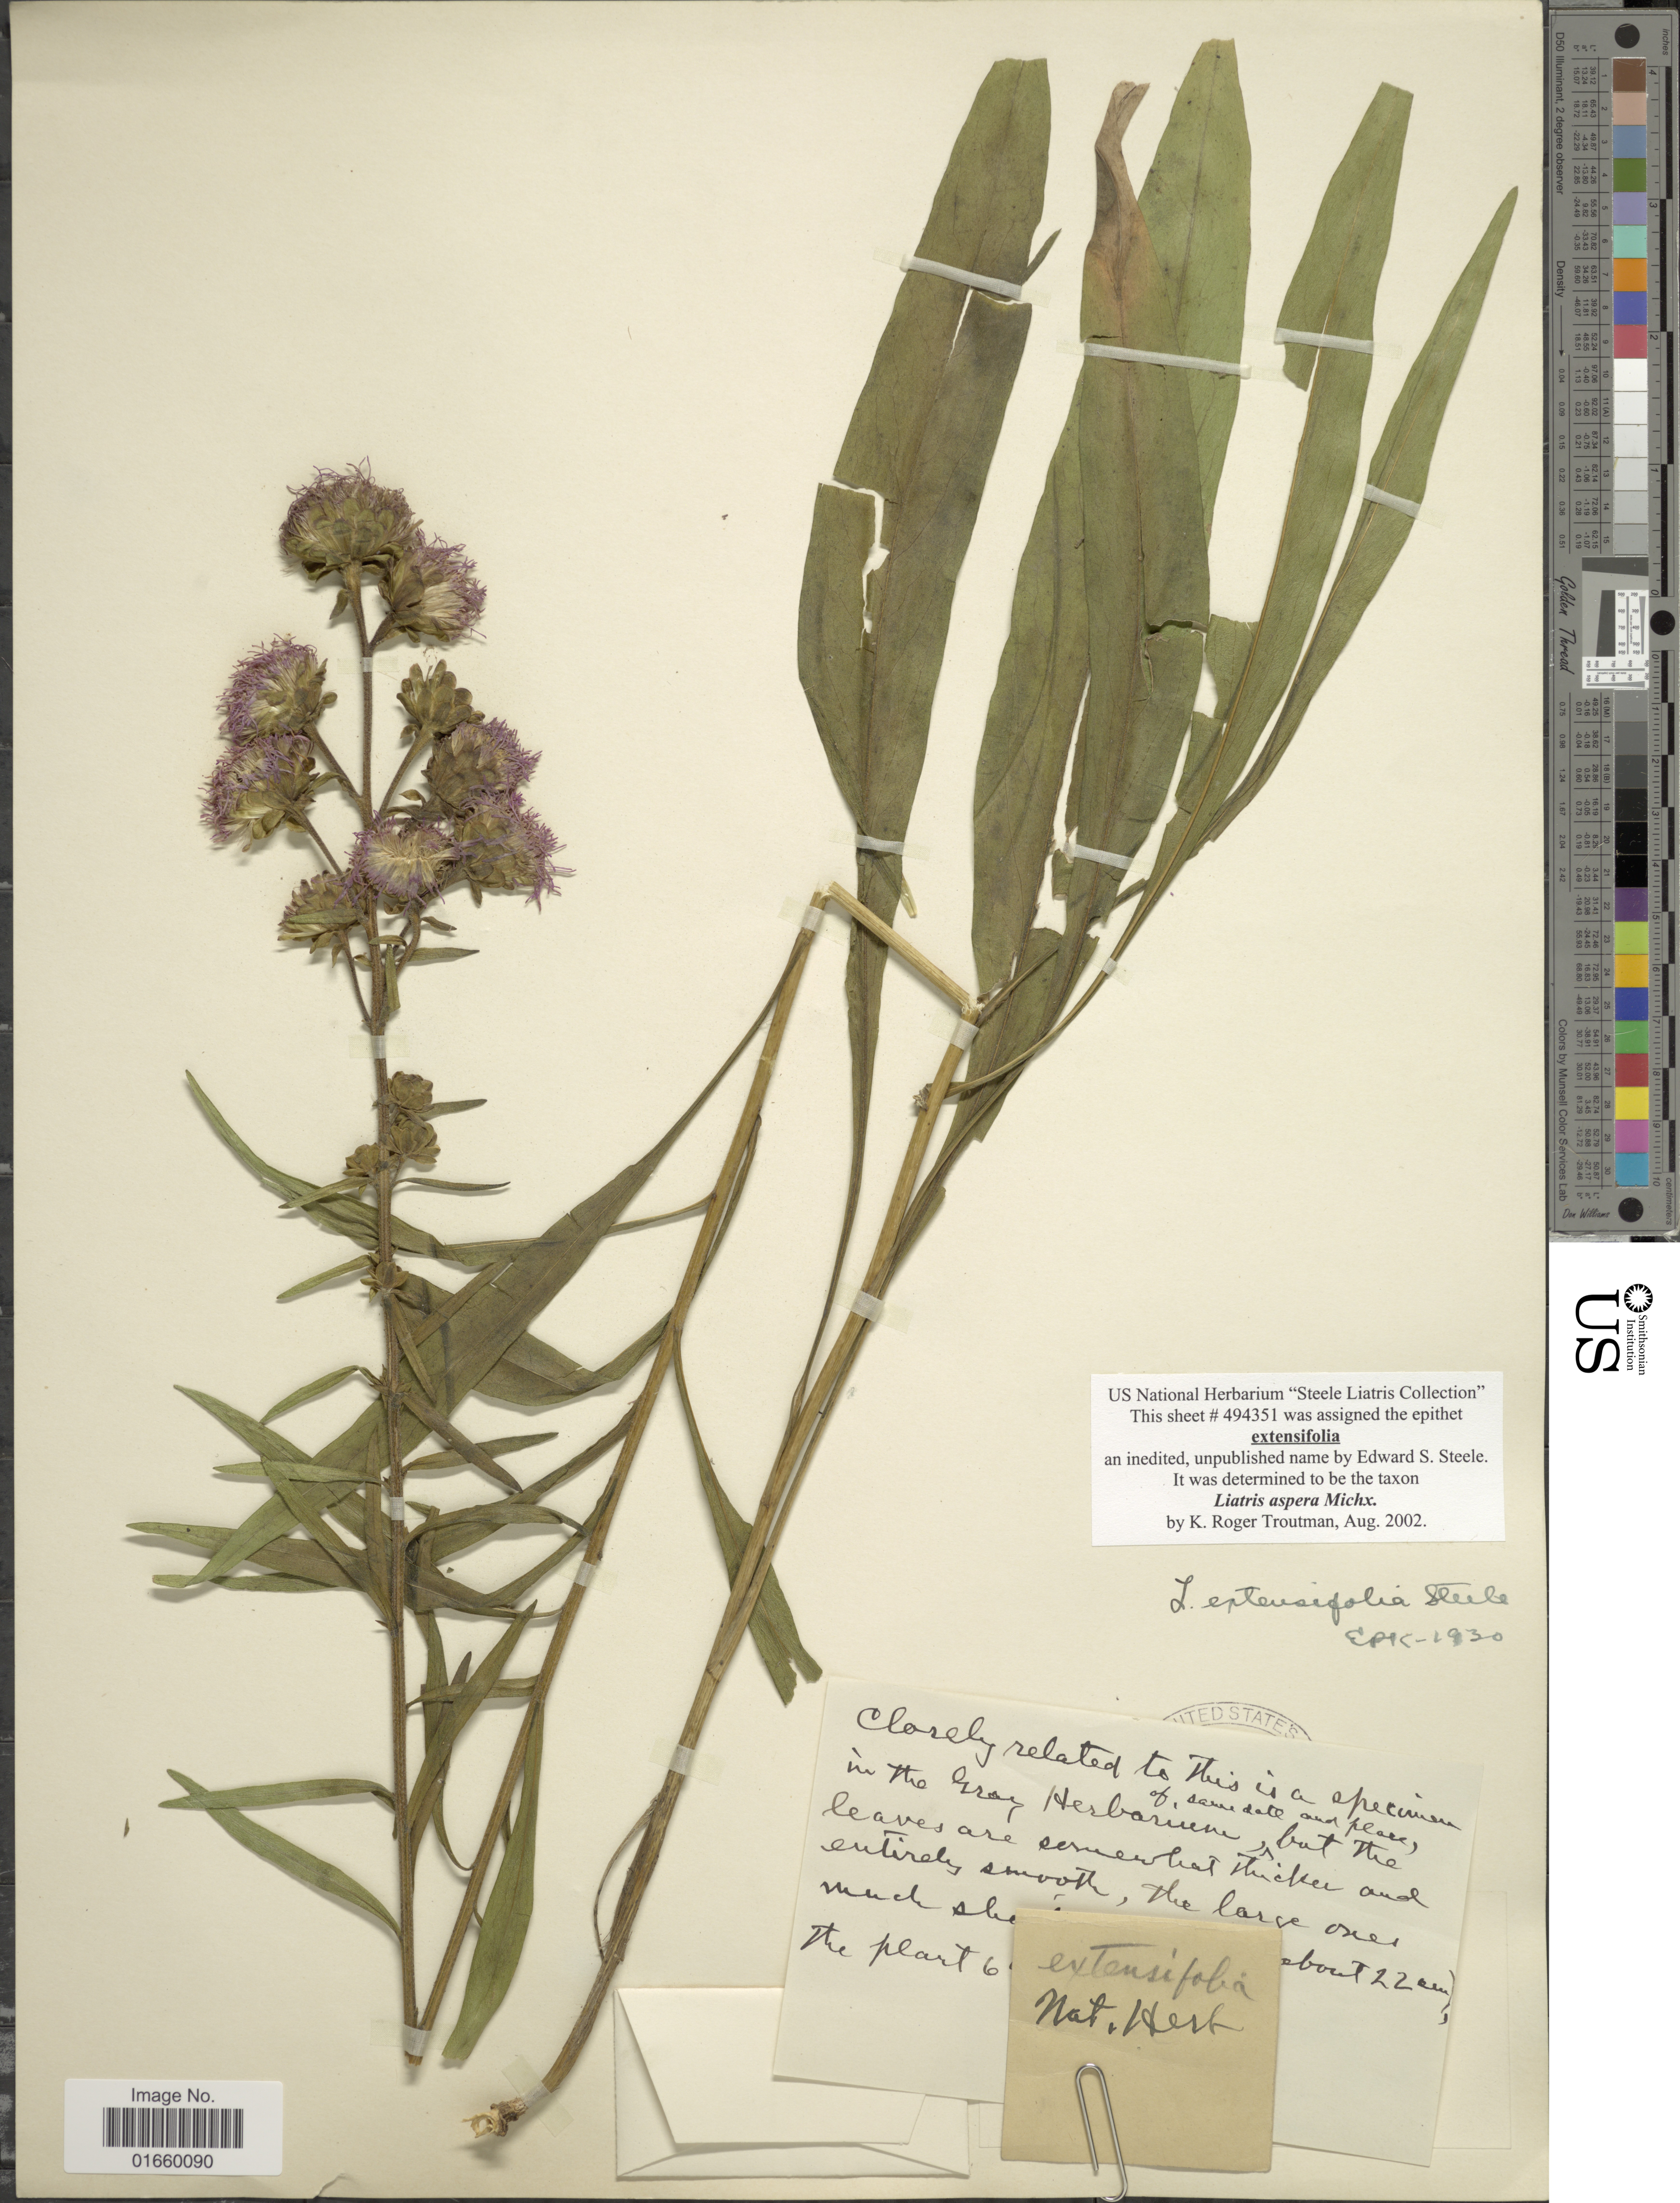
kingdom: Plantae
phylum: Tracheophyta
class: Magnoliopsida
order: Asterales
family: Asteraceae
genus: Liatris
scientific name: Liatris aspera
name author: Michx.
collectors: ex herb. Gray